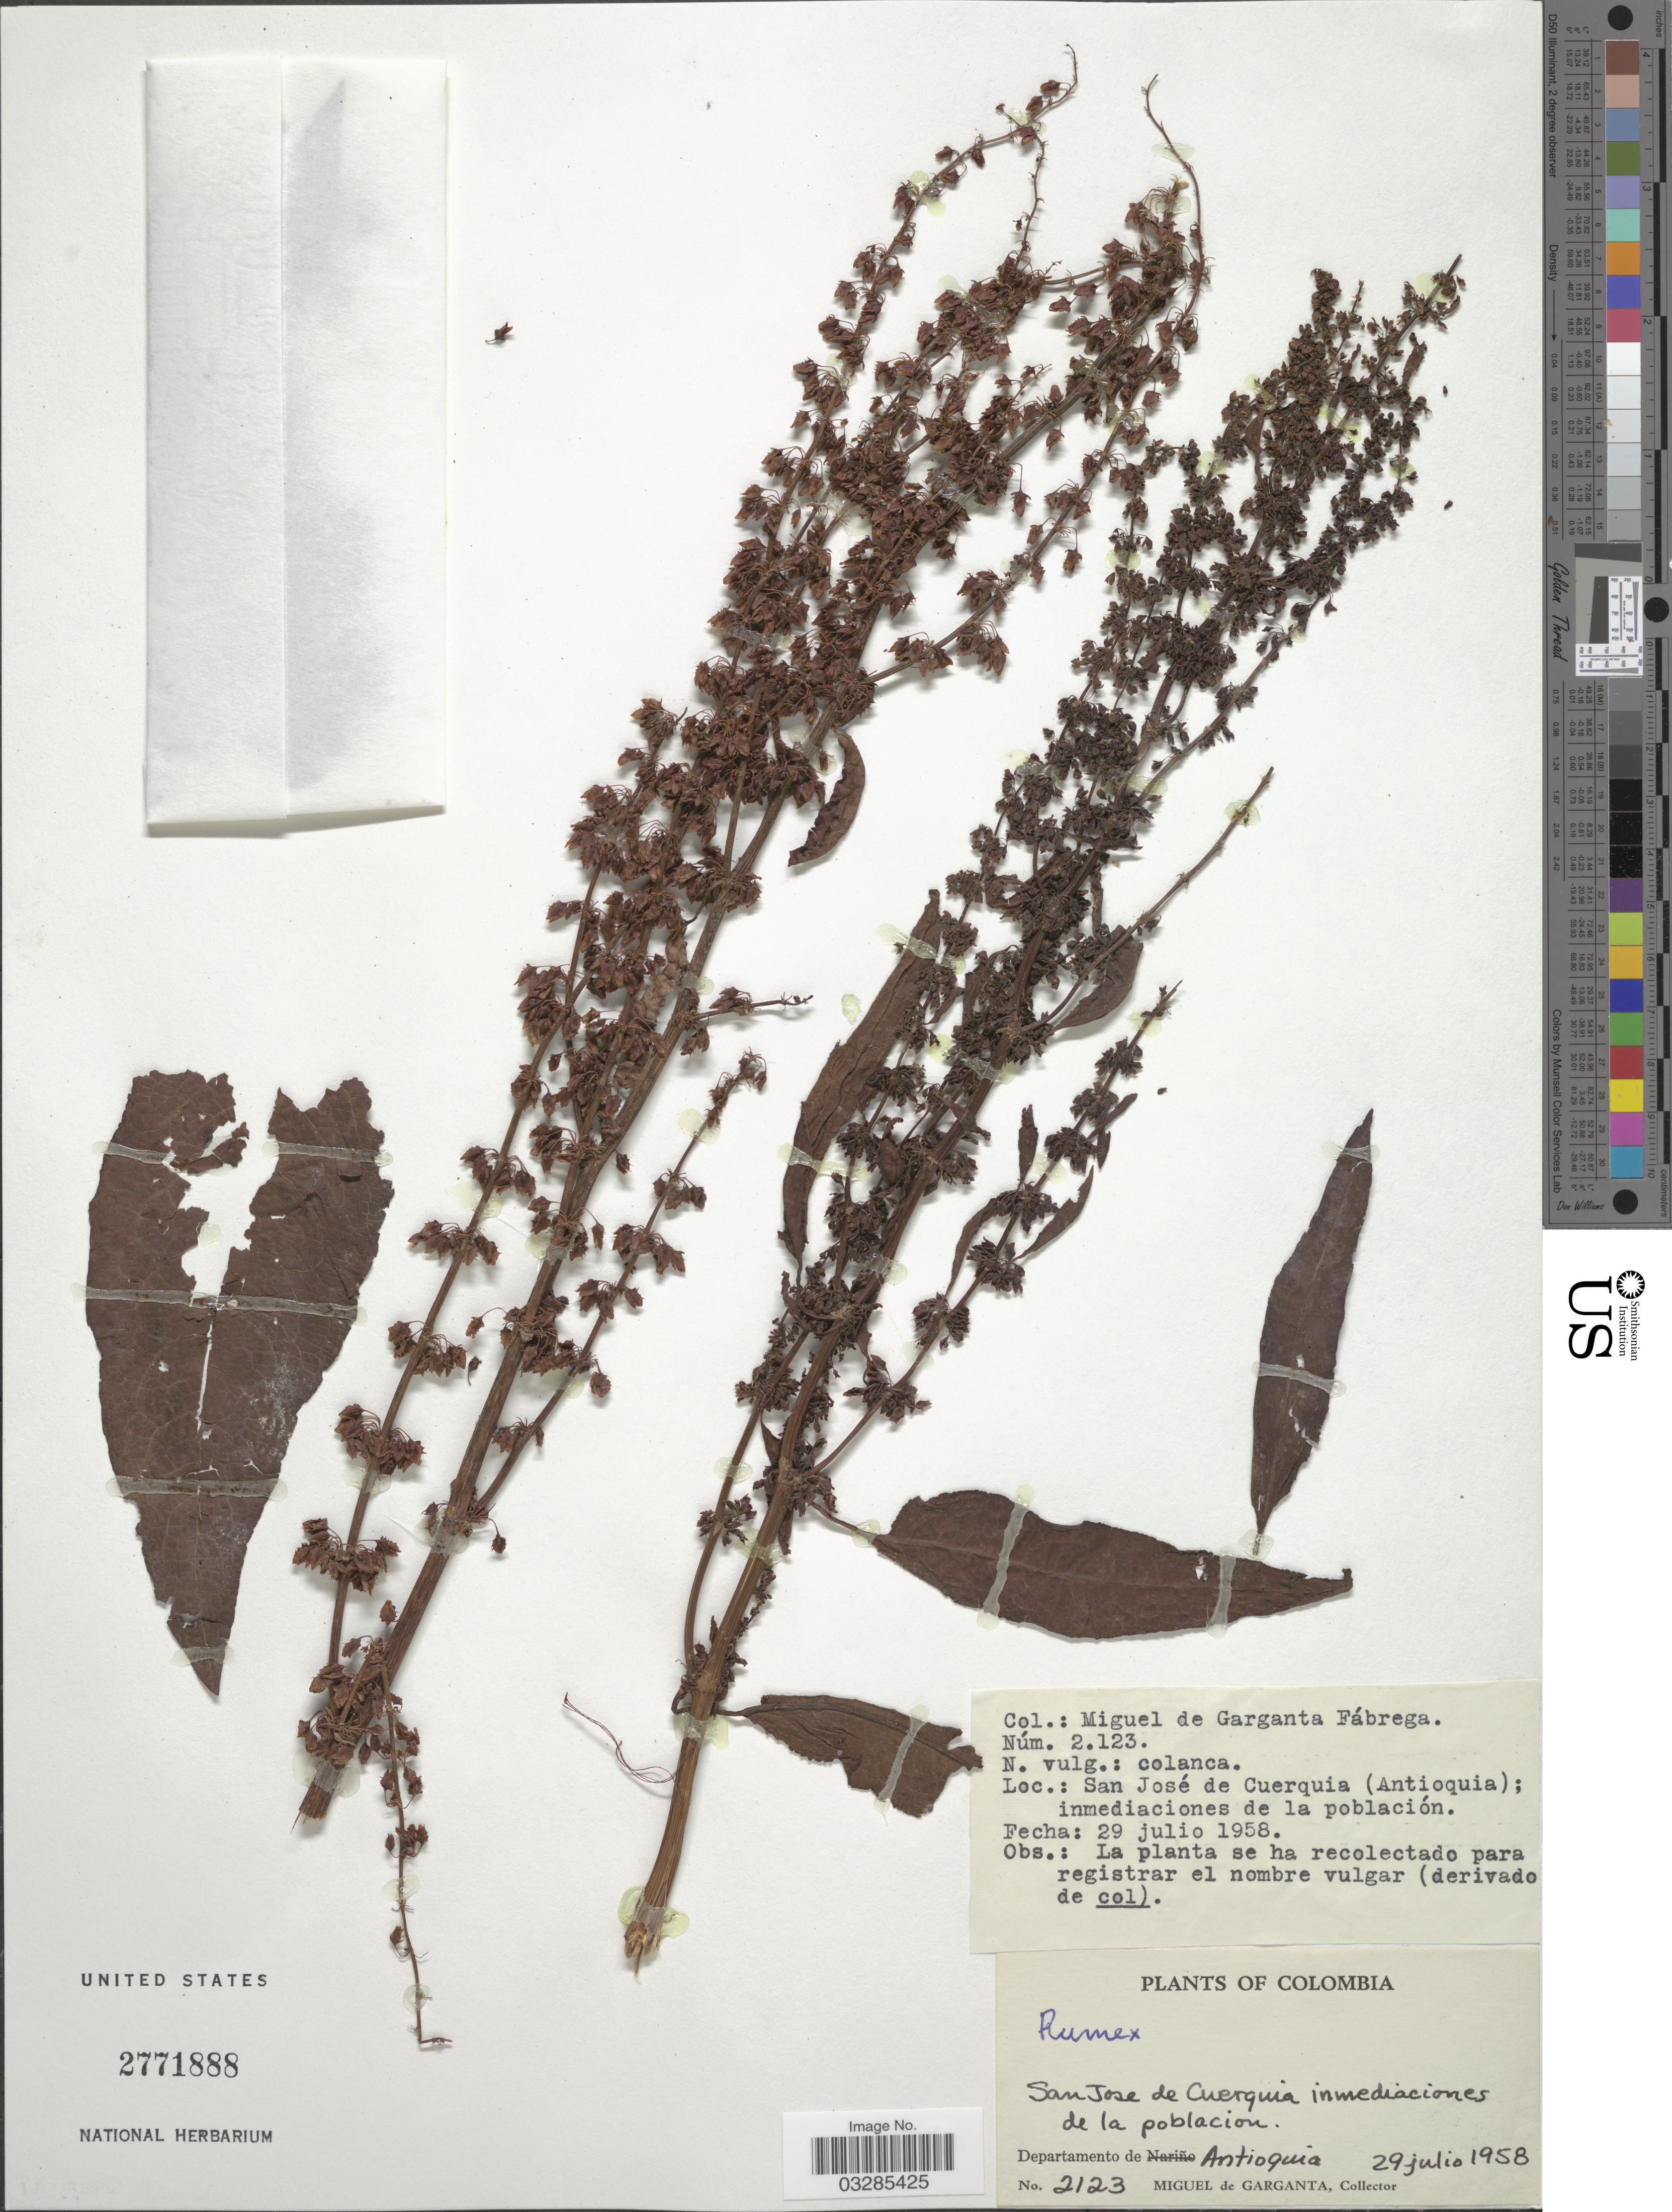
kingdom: Plantae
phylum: Tracheophyta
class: Magnoliopsida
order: Caryophyllales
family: Polygonaceae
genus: Rumex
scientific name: Rumex sp.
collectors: M. Garganta-Fábrega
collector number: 2123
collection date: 1958-07-29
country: Colombia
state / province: Antioquia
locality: San José de Cuerquia (Antioquia). Departamento de Antioquia.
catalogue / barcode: US 2771888